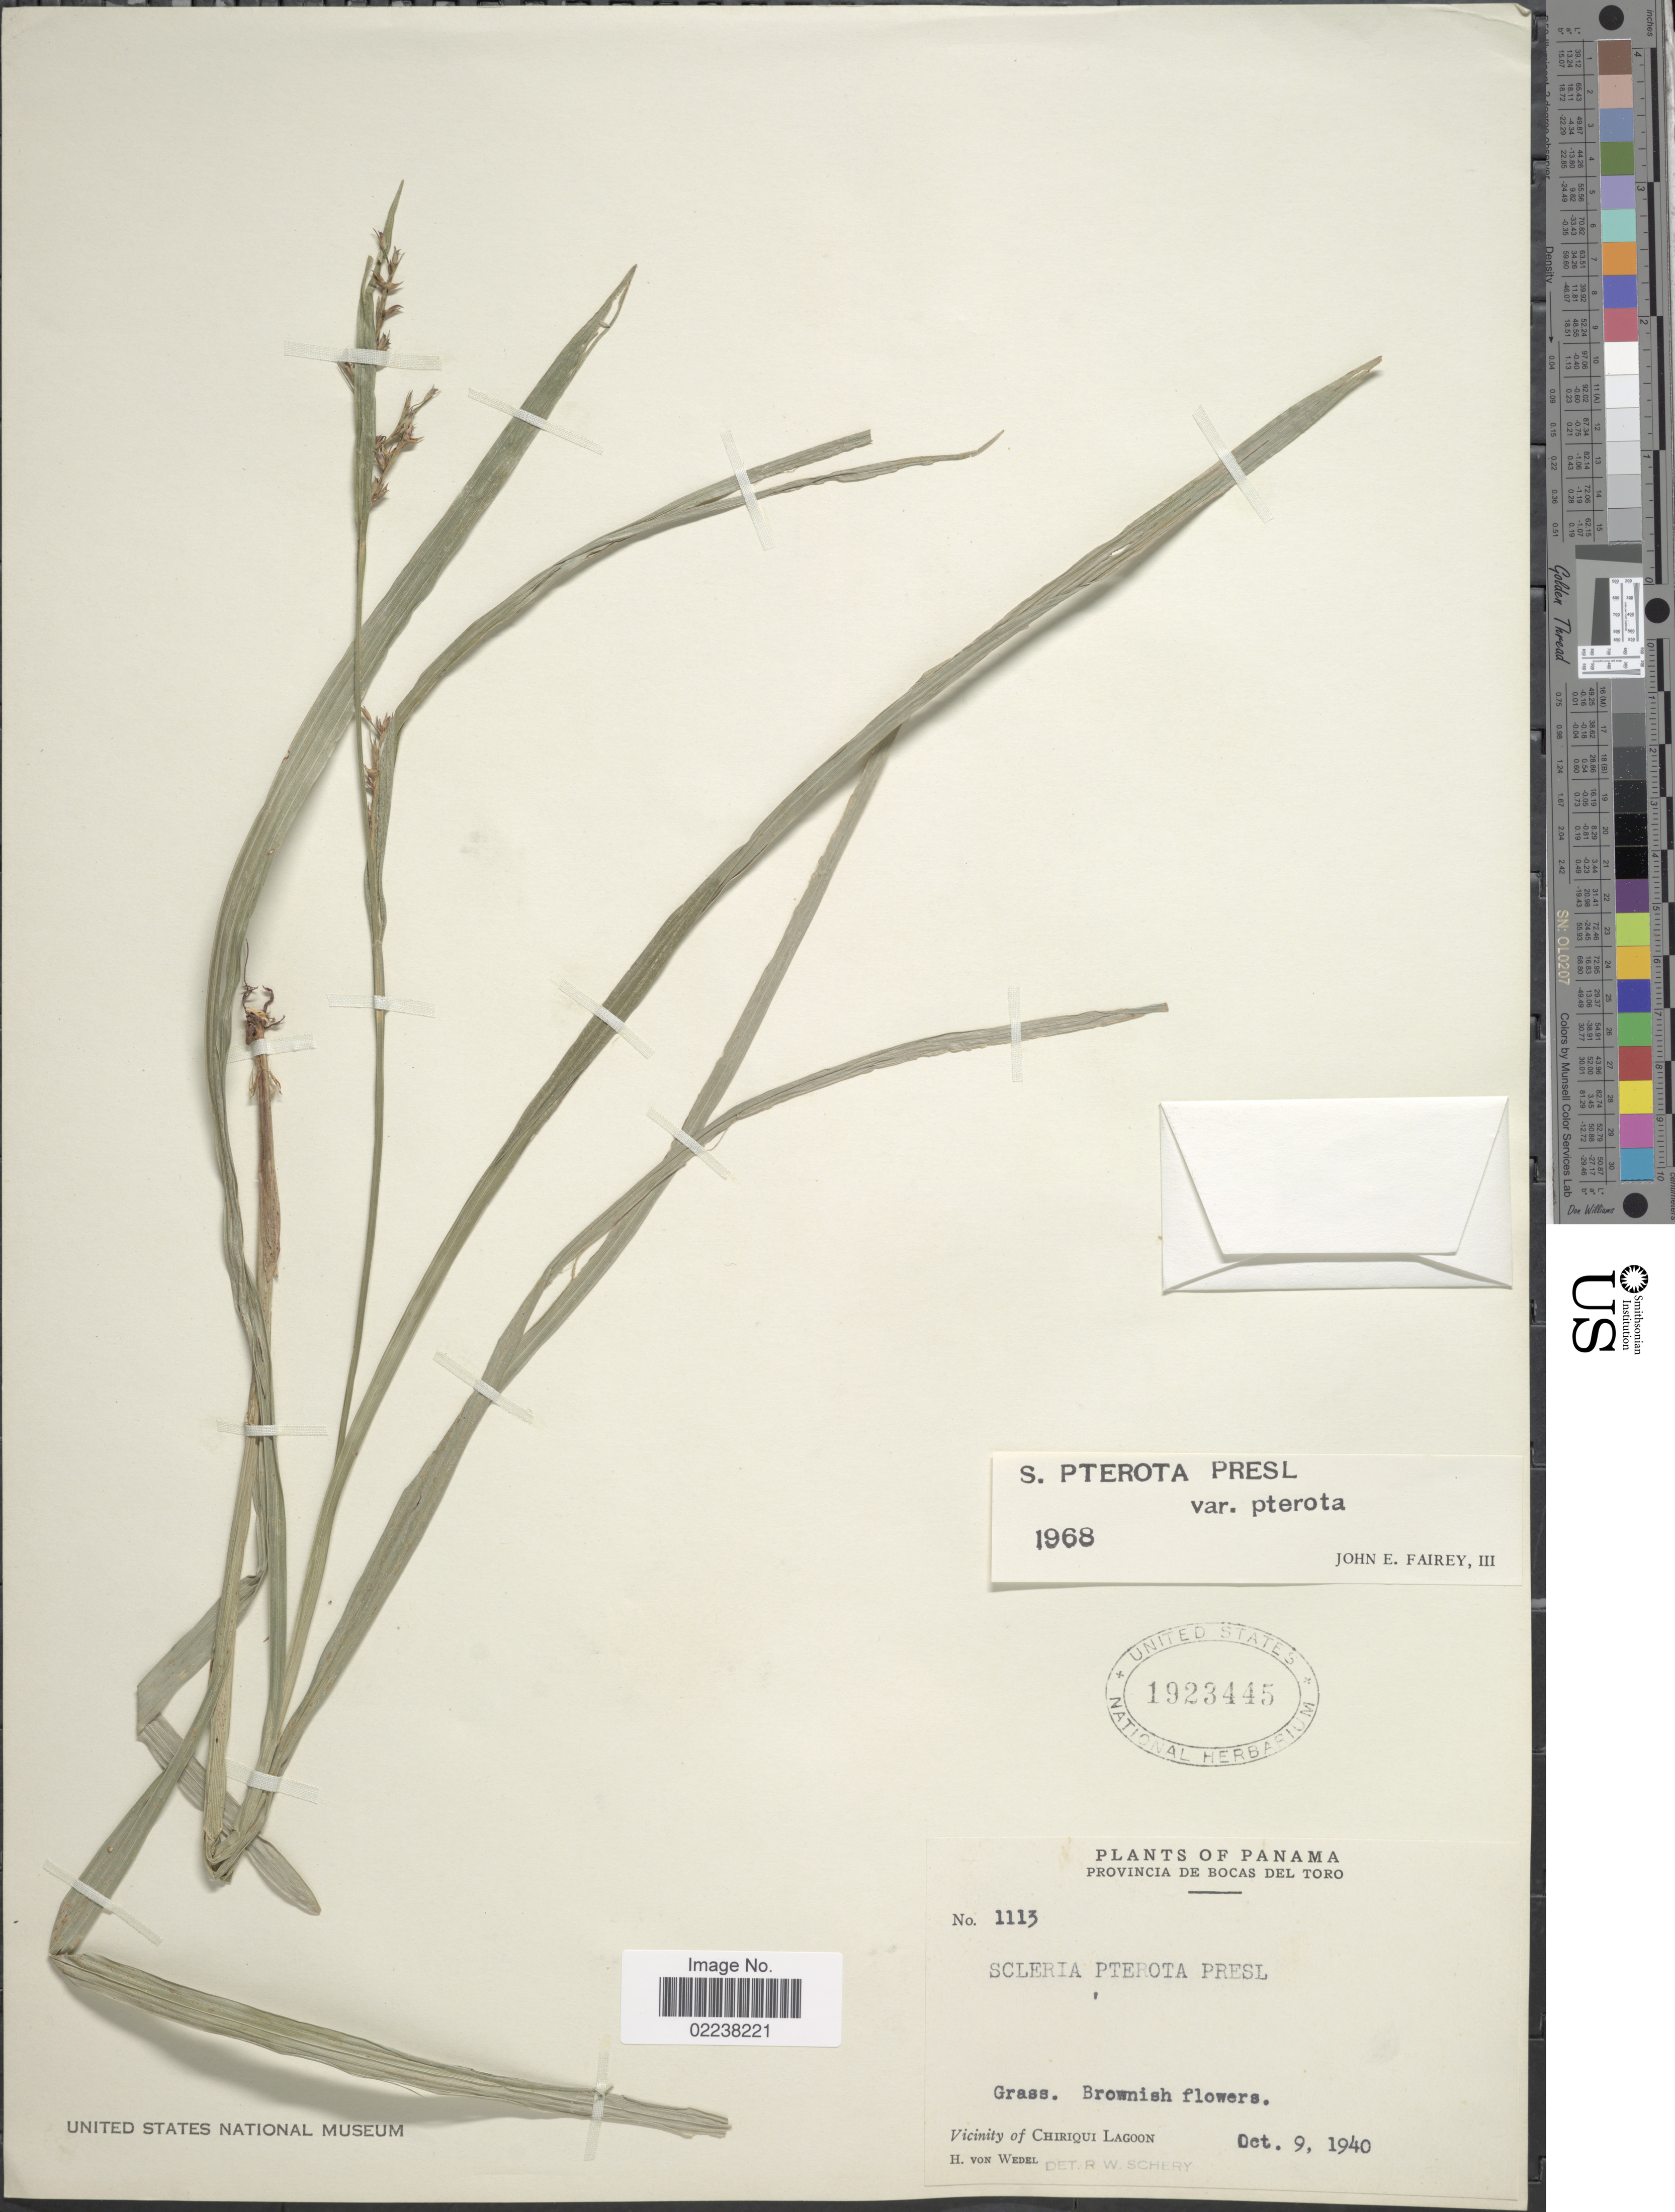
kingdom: Plantae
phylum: Tracheophyta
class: Liliopsida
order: Poales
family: Cyperaceae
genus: Scleria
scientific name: Scleria gaertneri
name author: Raddi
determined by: Strong, Mark T., (BOT), Smithsonian Institution - National Museum of Natural History (UNITED STATES)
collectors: H. von Wedel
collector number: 1113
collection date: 1940-10-09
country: Panama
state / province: Bocas del Toro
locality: Vicinity of Chiriqui Lagoon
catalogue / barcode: US 1923445